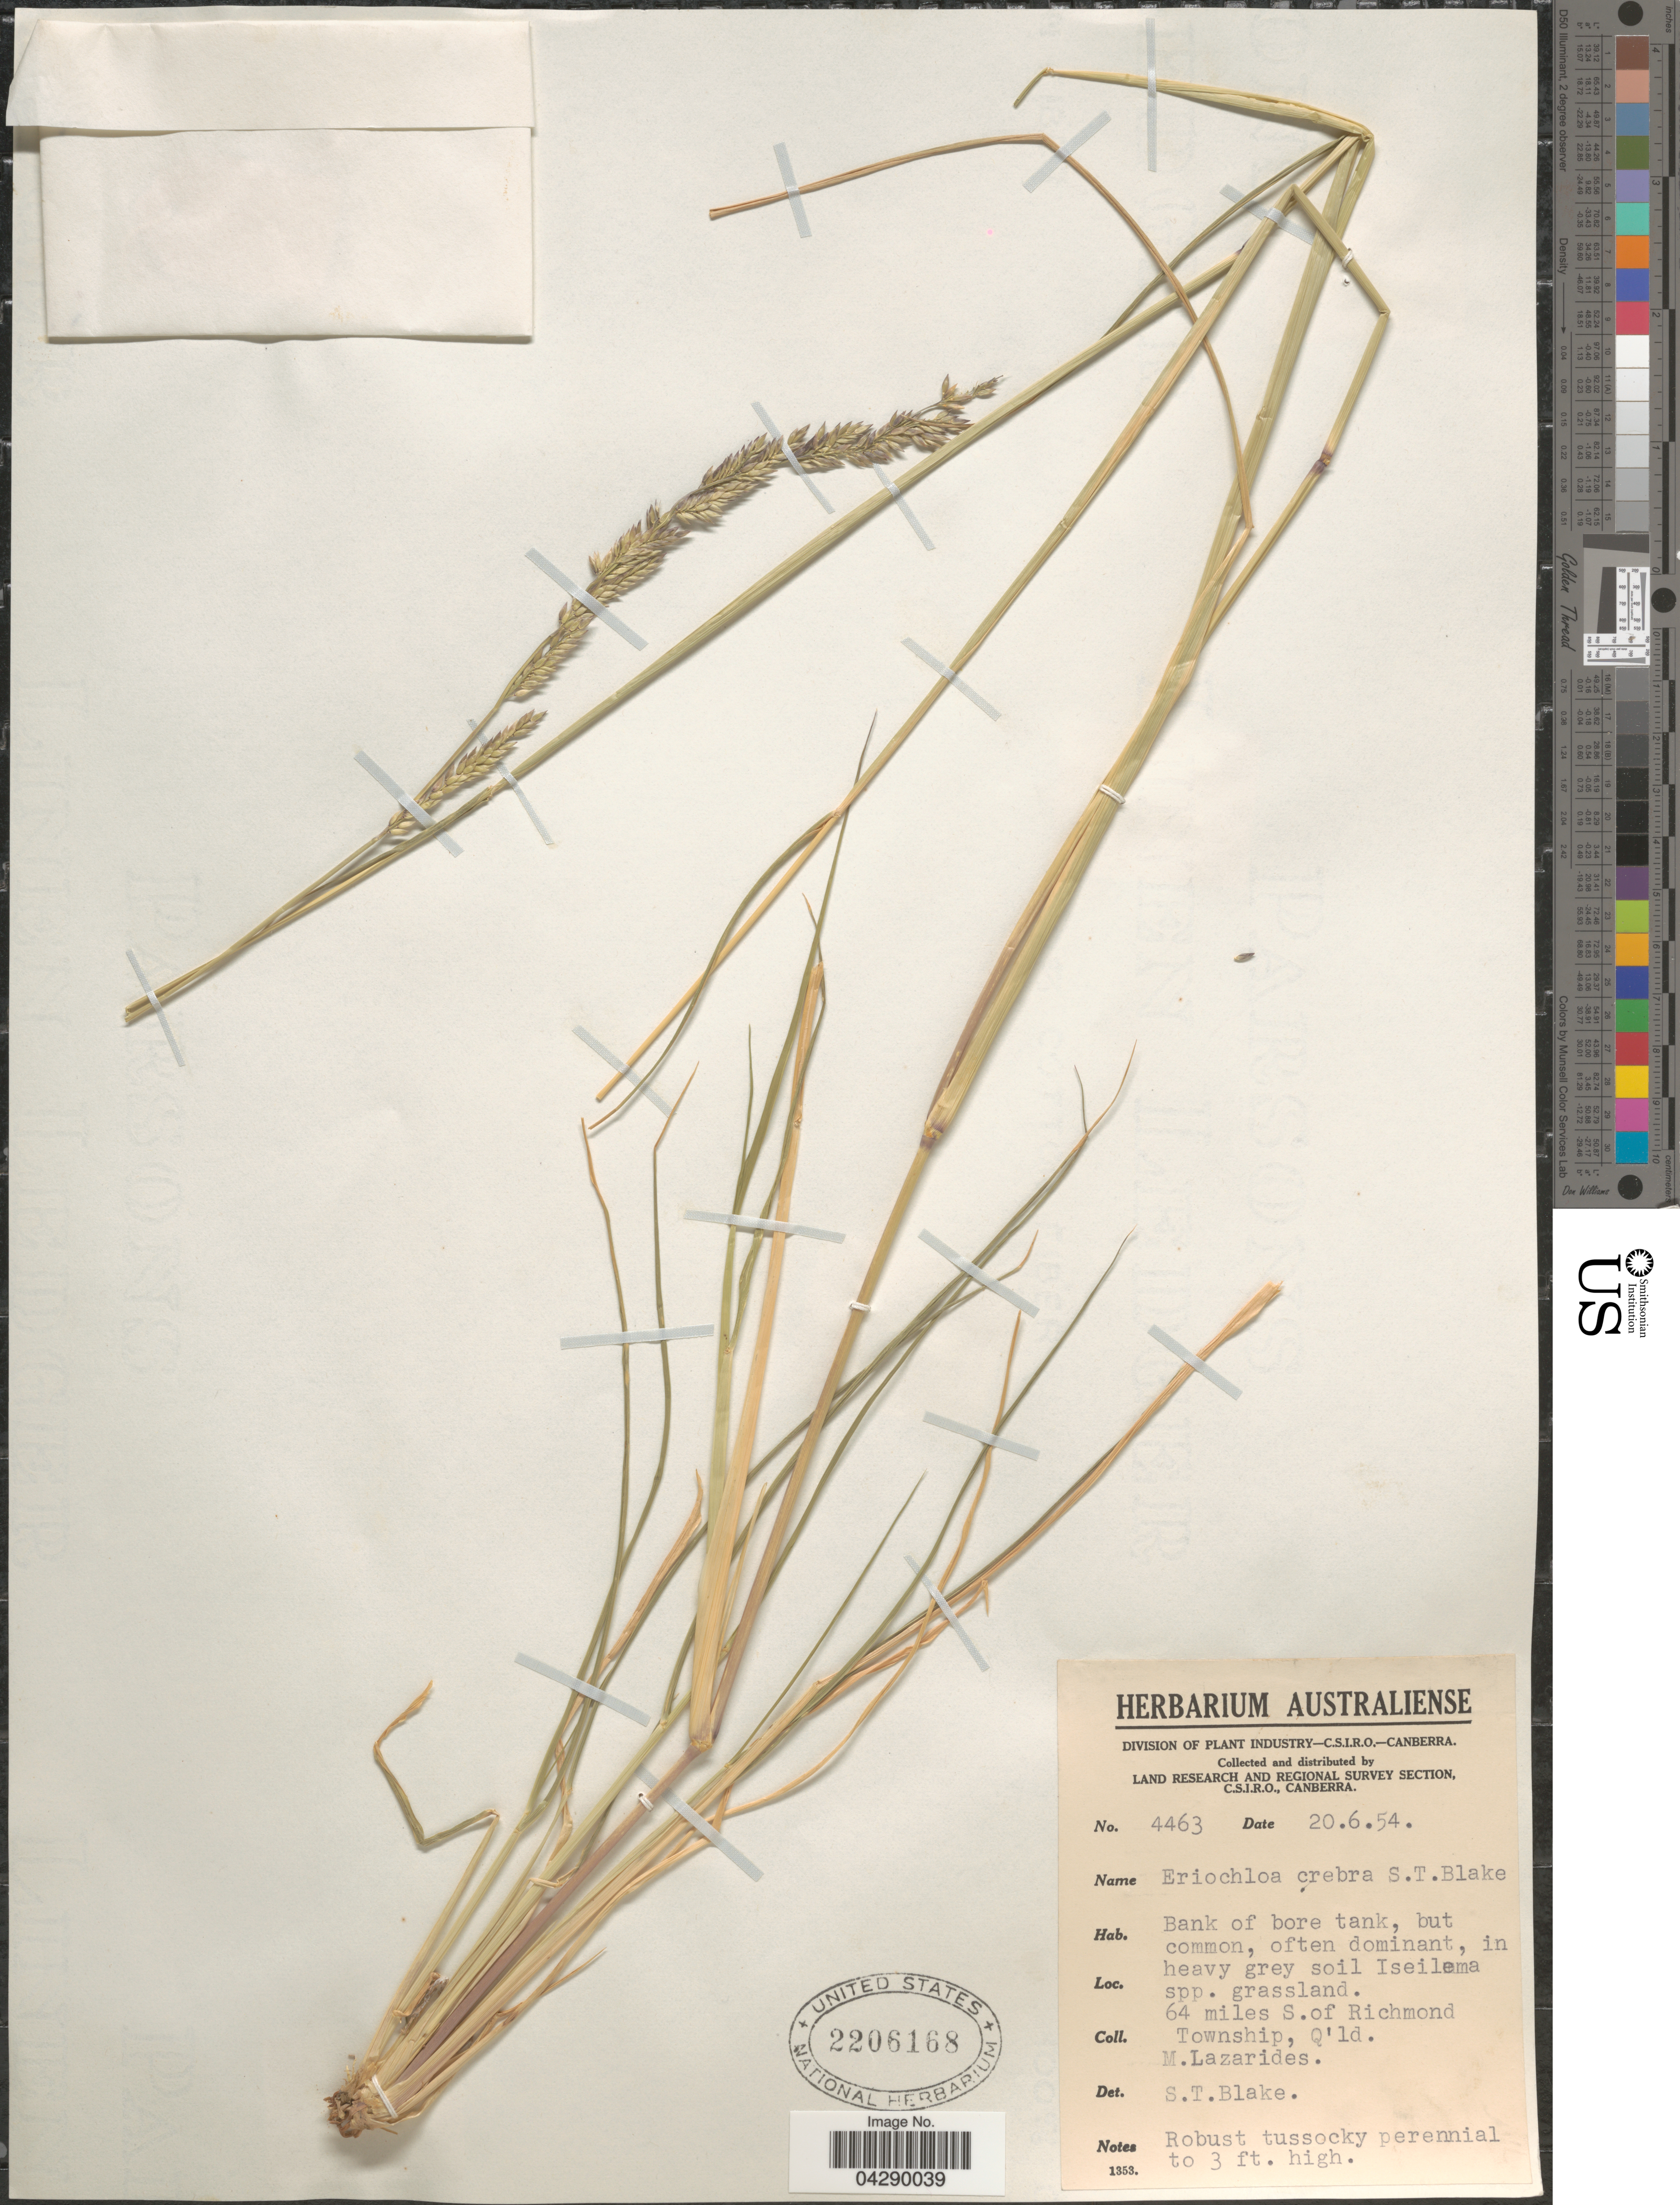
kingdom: Plantae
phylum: Tracheophyta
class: Liliopsida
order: Poales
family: Poaceae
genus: Eriochloa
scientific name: Eriochloa crebra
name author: S.T. Blake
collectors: M. Lazarides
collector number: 4463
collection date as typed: Transcribed d/m/y: 20/6/54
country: Australia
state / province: Queensland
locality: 64 miles S. of Richmond Township.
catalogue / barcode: US 2206168